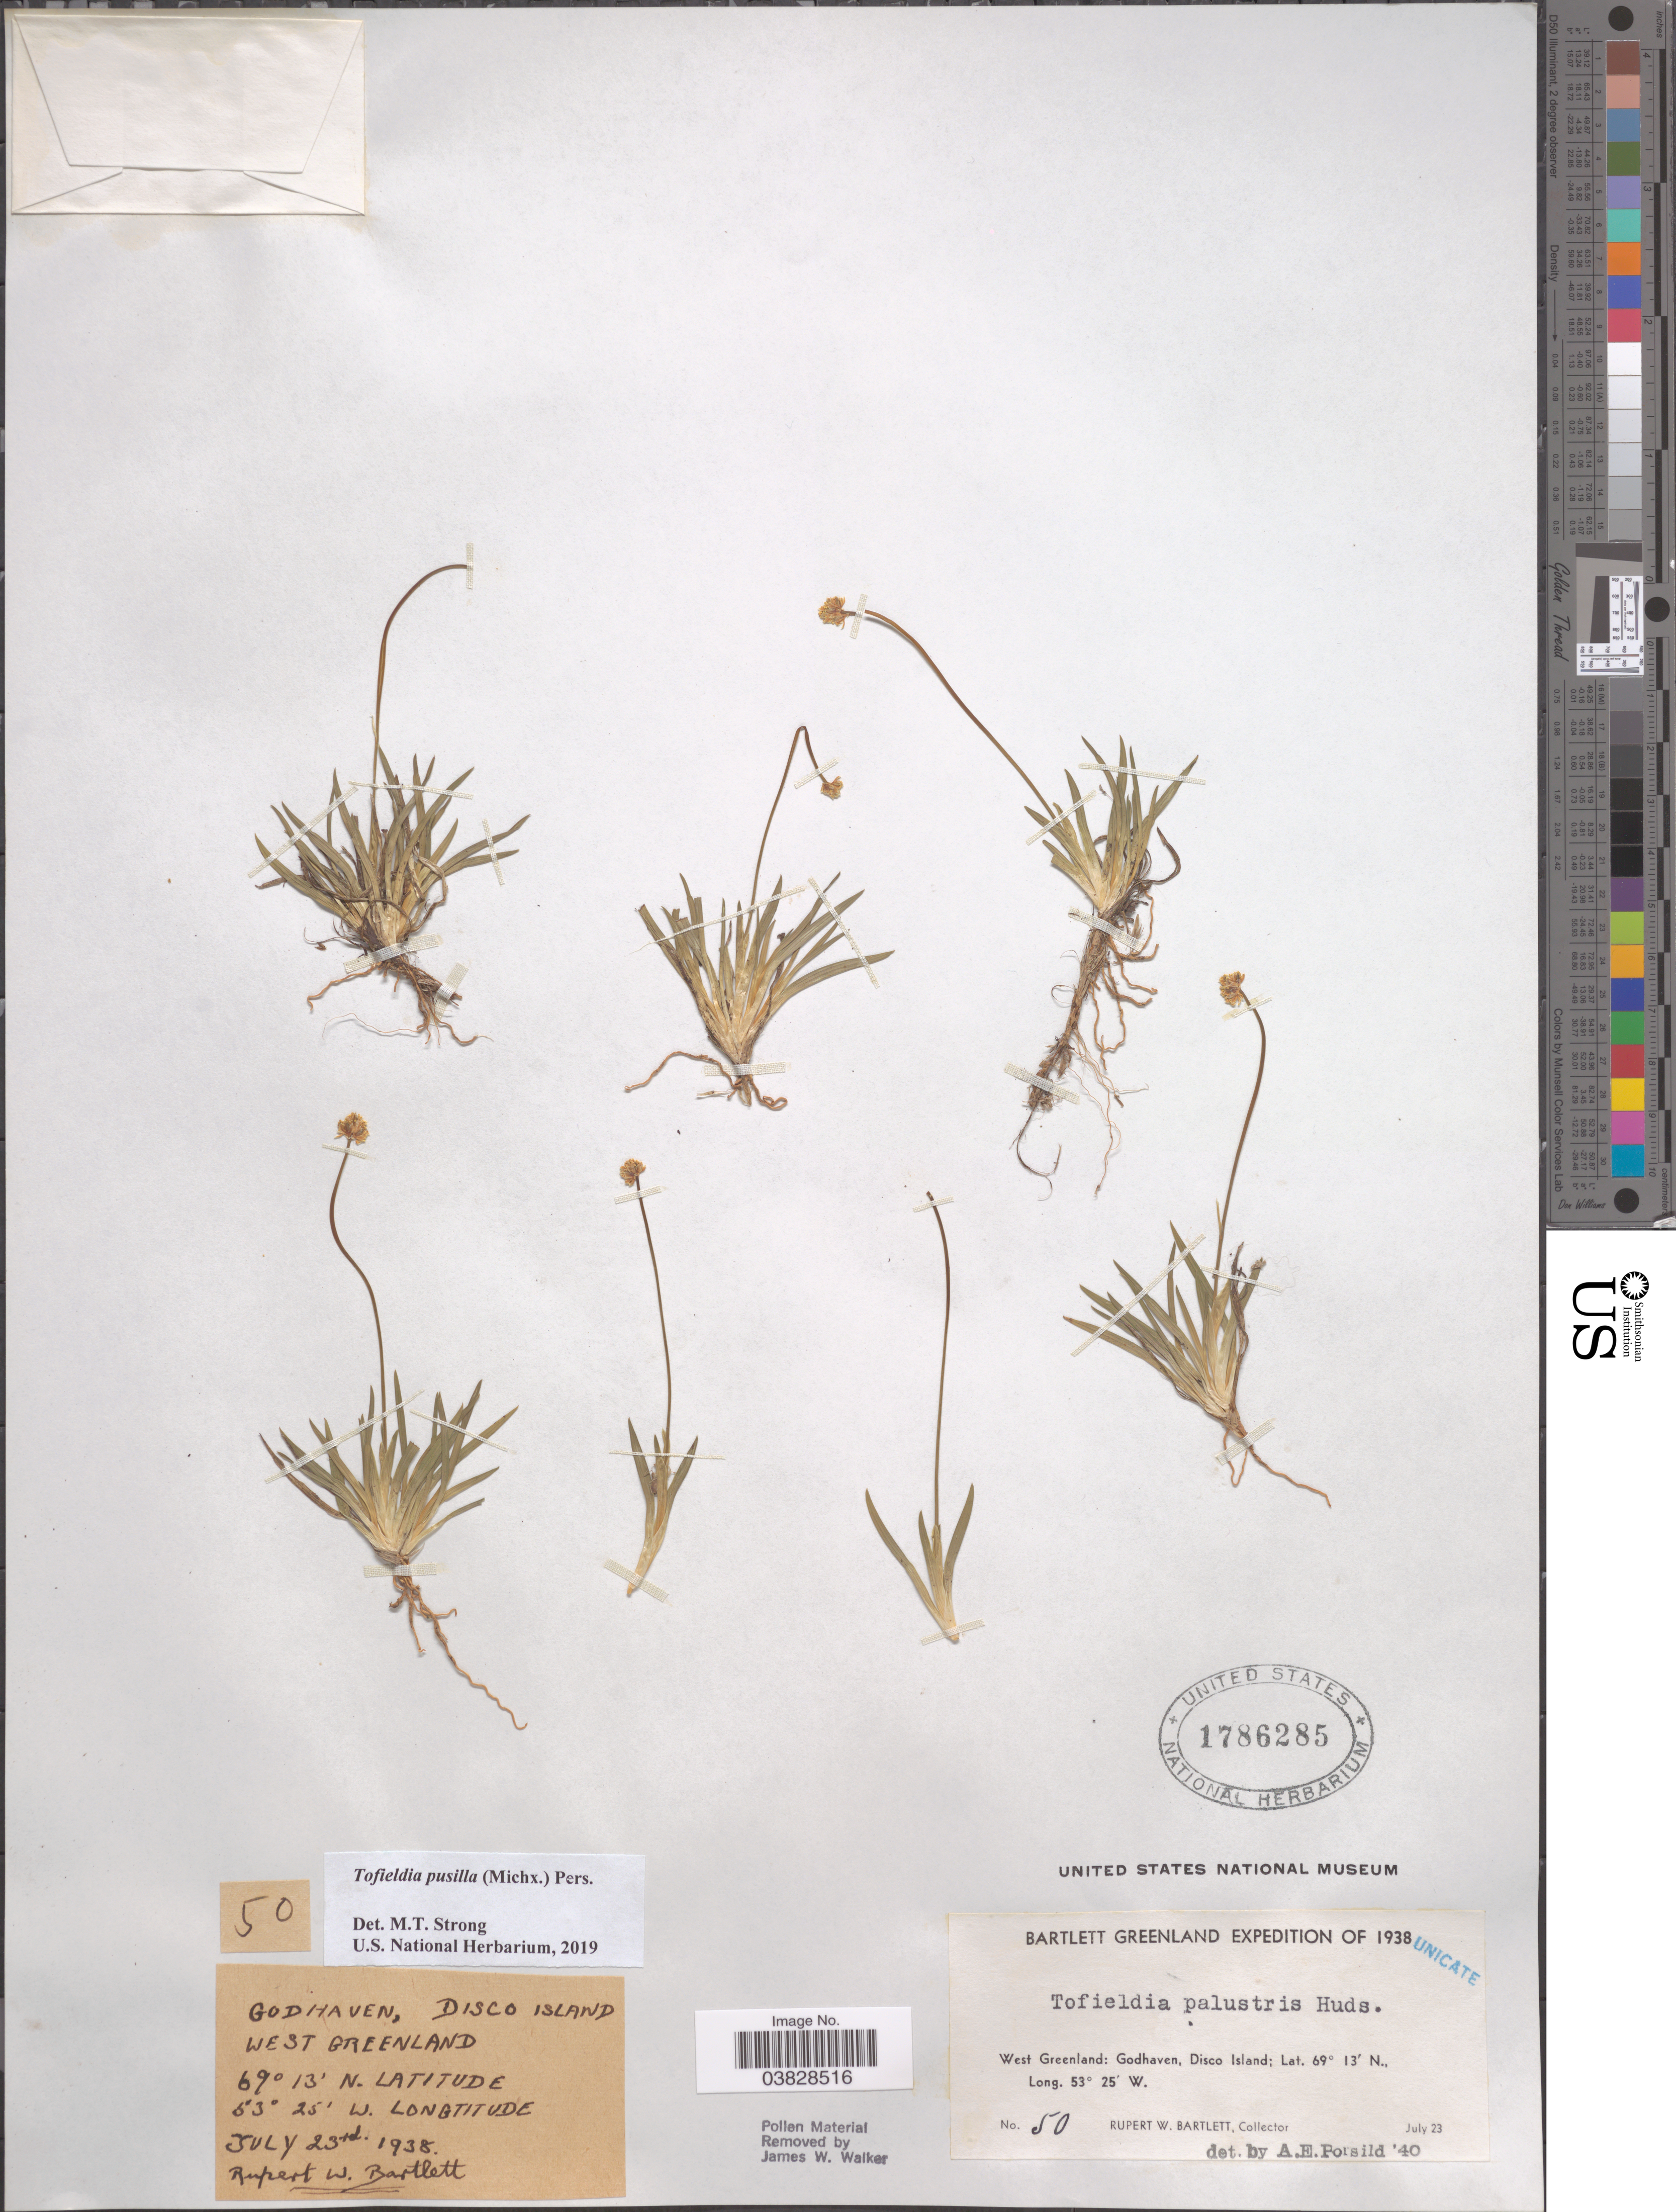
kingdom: Plantae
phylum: Tracheophyta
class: Liliopsida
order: Alismatales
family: Tofieldiaceae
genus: Tofieldia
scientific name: Tofieldia pusilla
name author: (Michx.) Pers.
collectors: R. W. Bartlett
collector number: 50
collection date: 1938-07-23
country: Greenland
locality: West Greenland: Godhaven, Disco Island.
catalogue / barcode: US 1786285